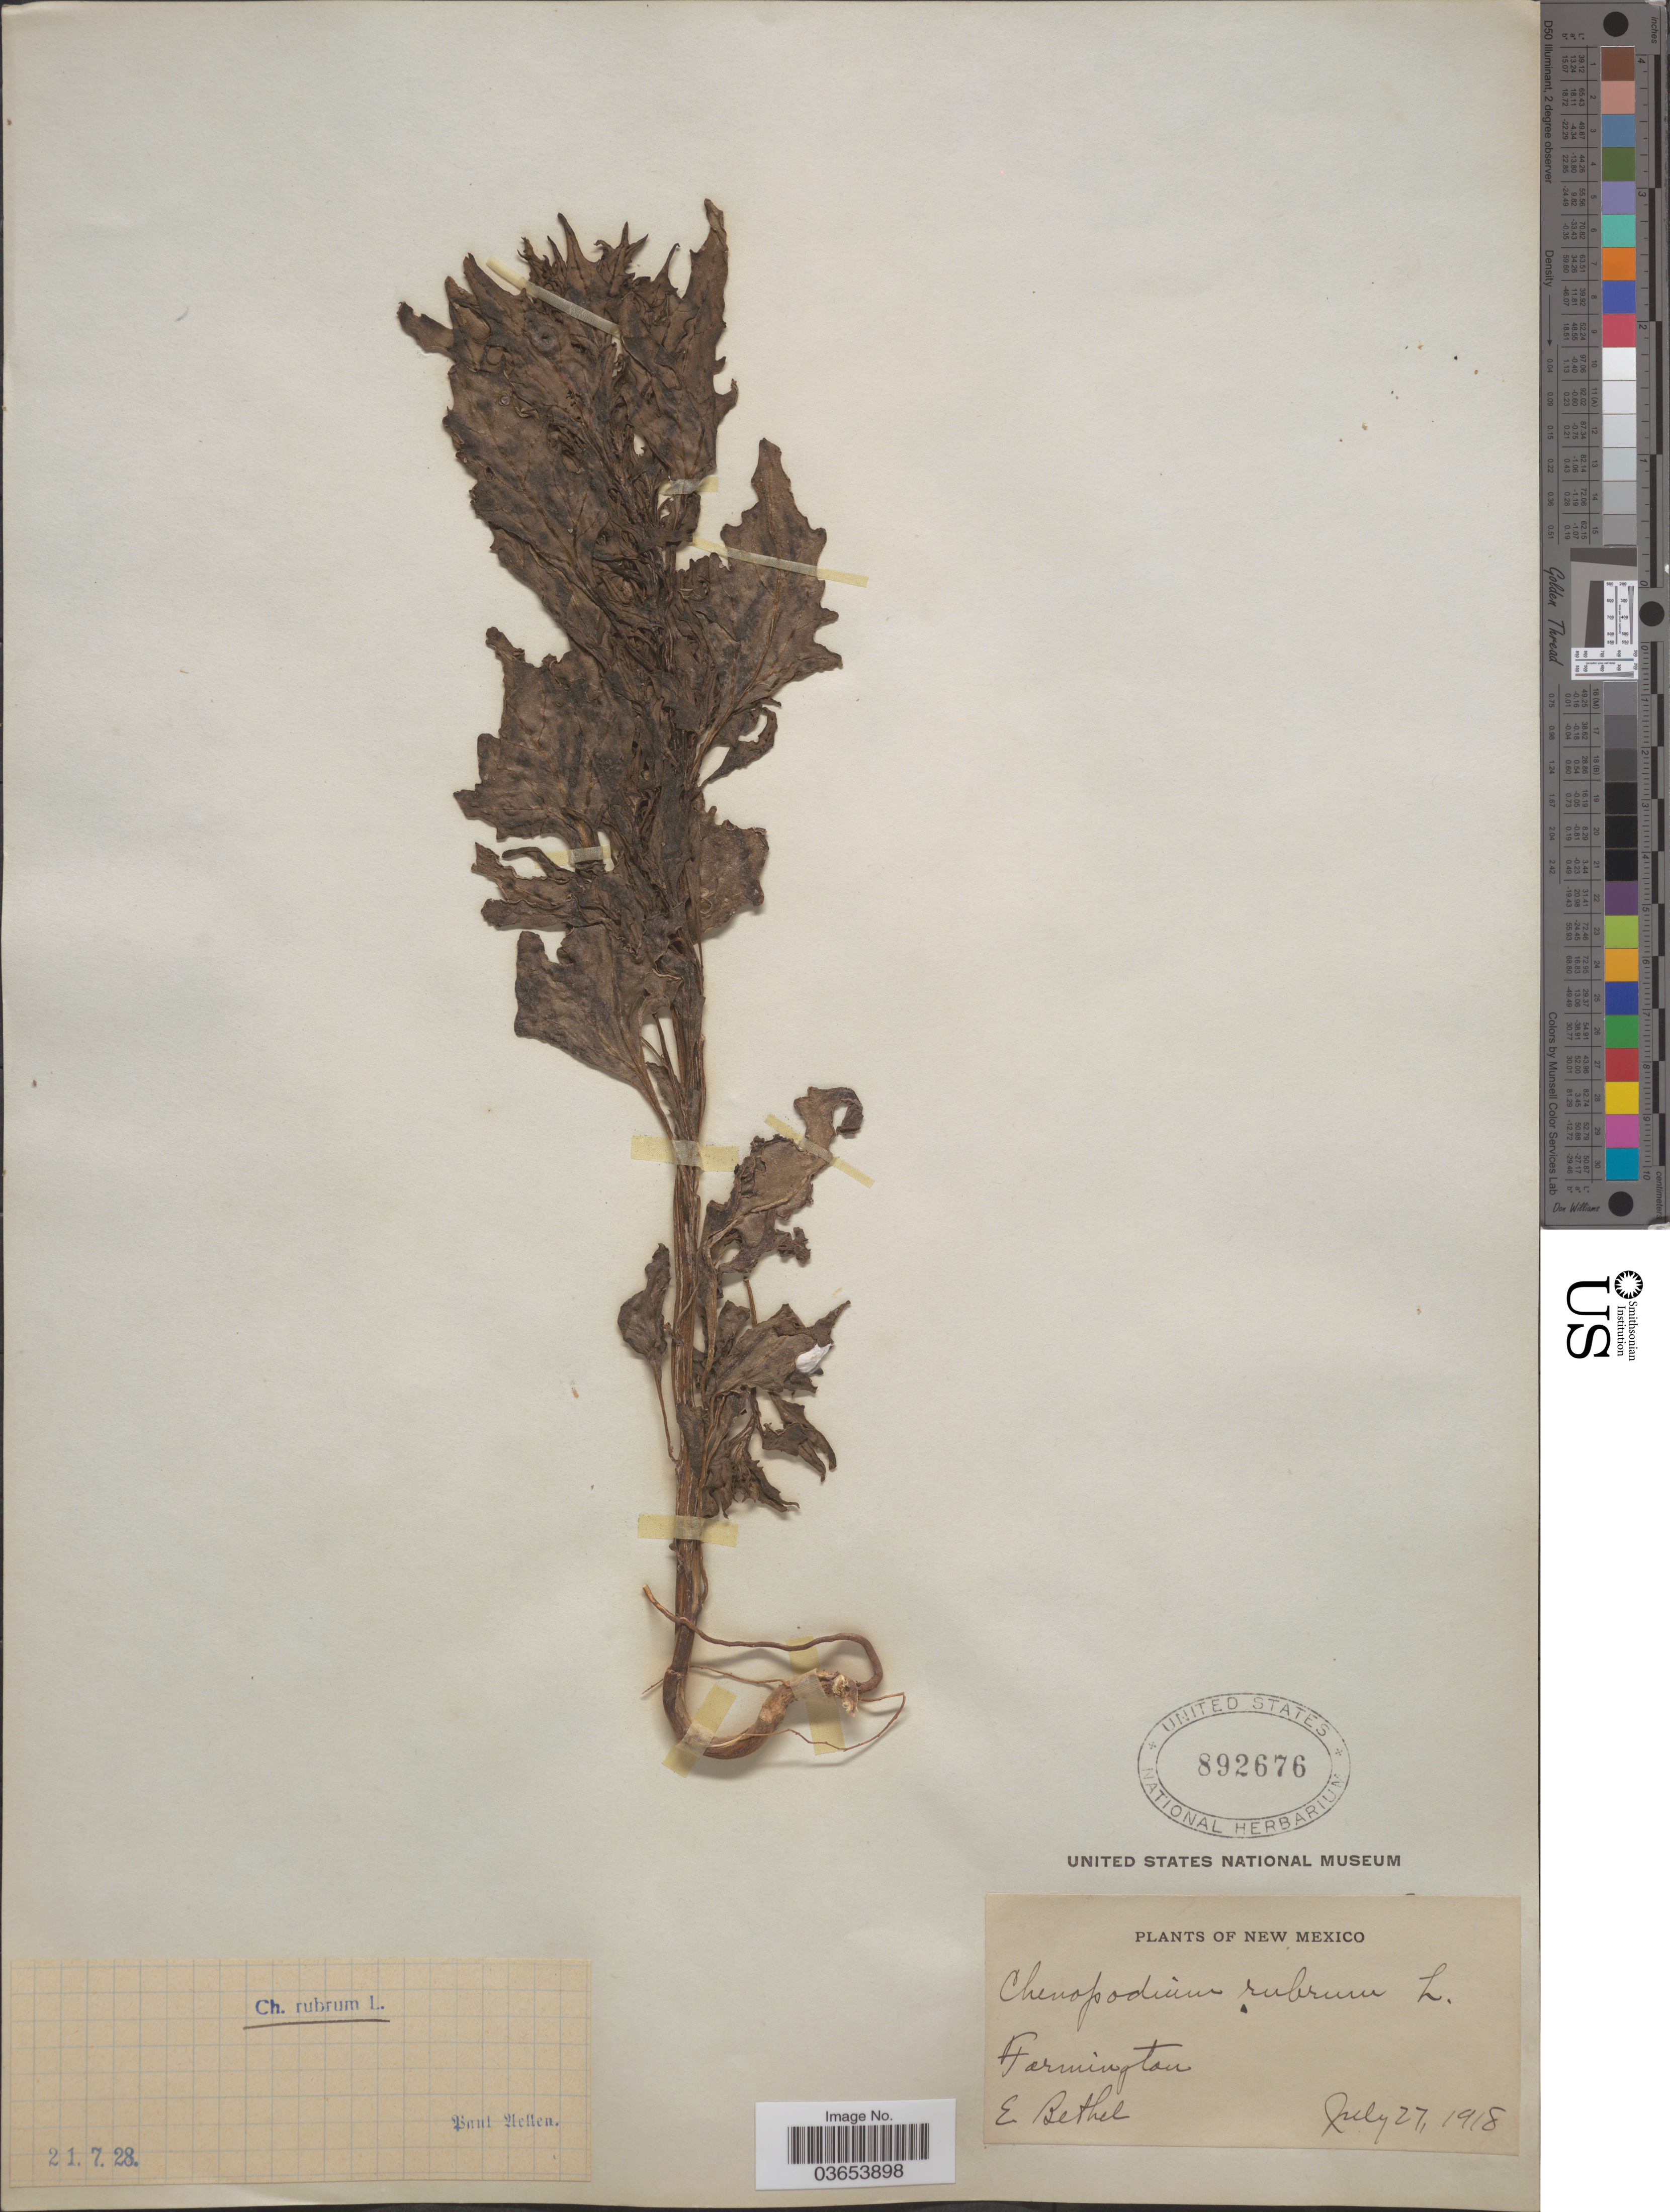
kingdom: Plantae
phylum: Tracheophyta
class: Magnoliopsida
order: Caryophyllales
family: Amaranthaceae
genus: Chenopodium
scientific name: Chenopodium rubrum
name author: L.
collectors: E. Bethel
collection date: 1918-07-27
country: United States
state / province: New Mexico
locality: Farmington.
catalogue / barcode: US 892676